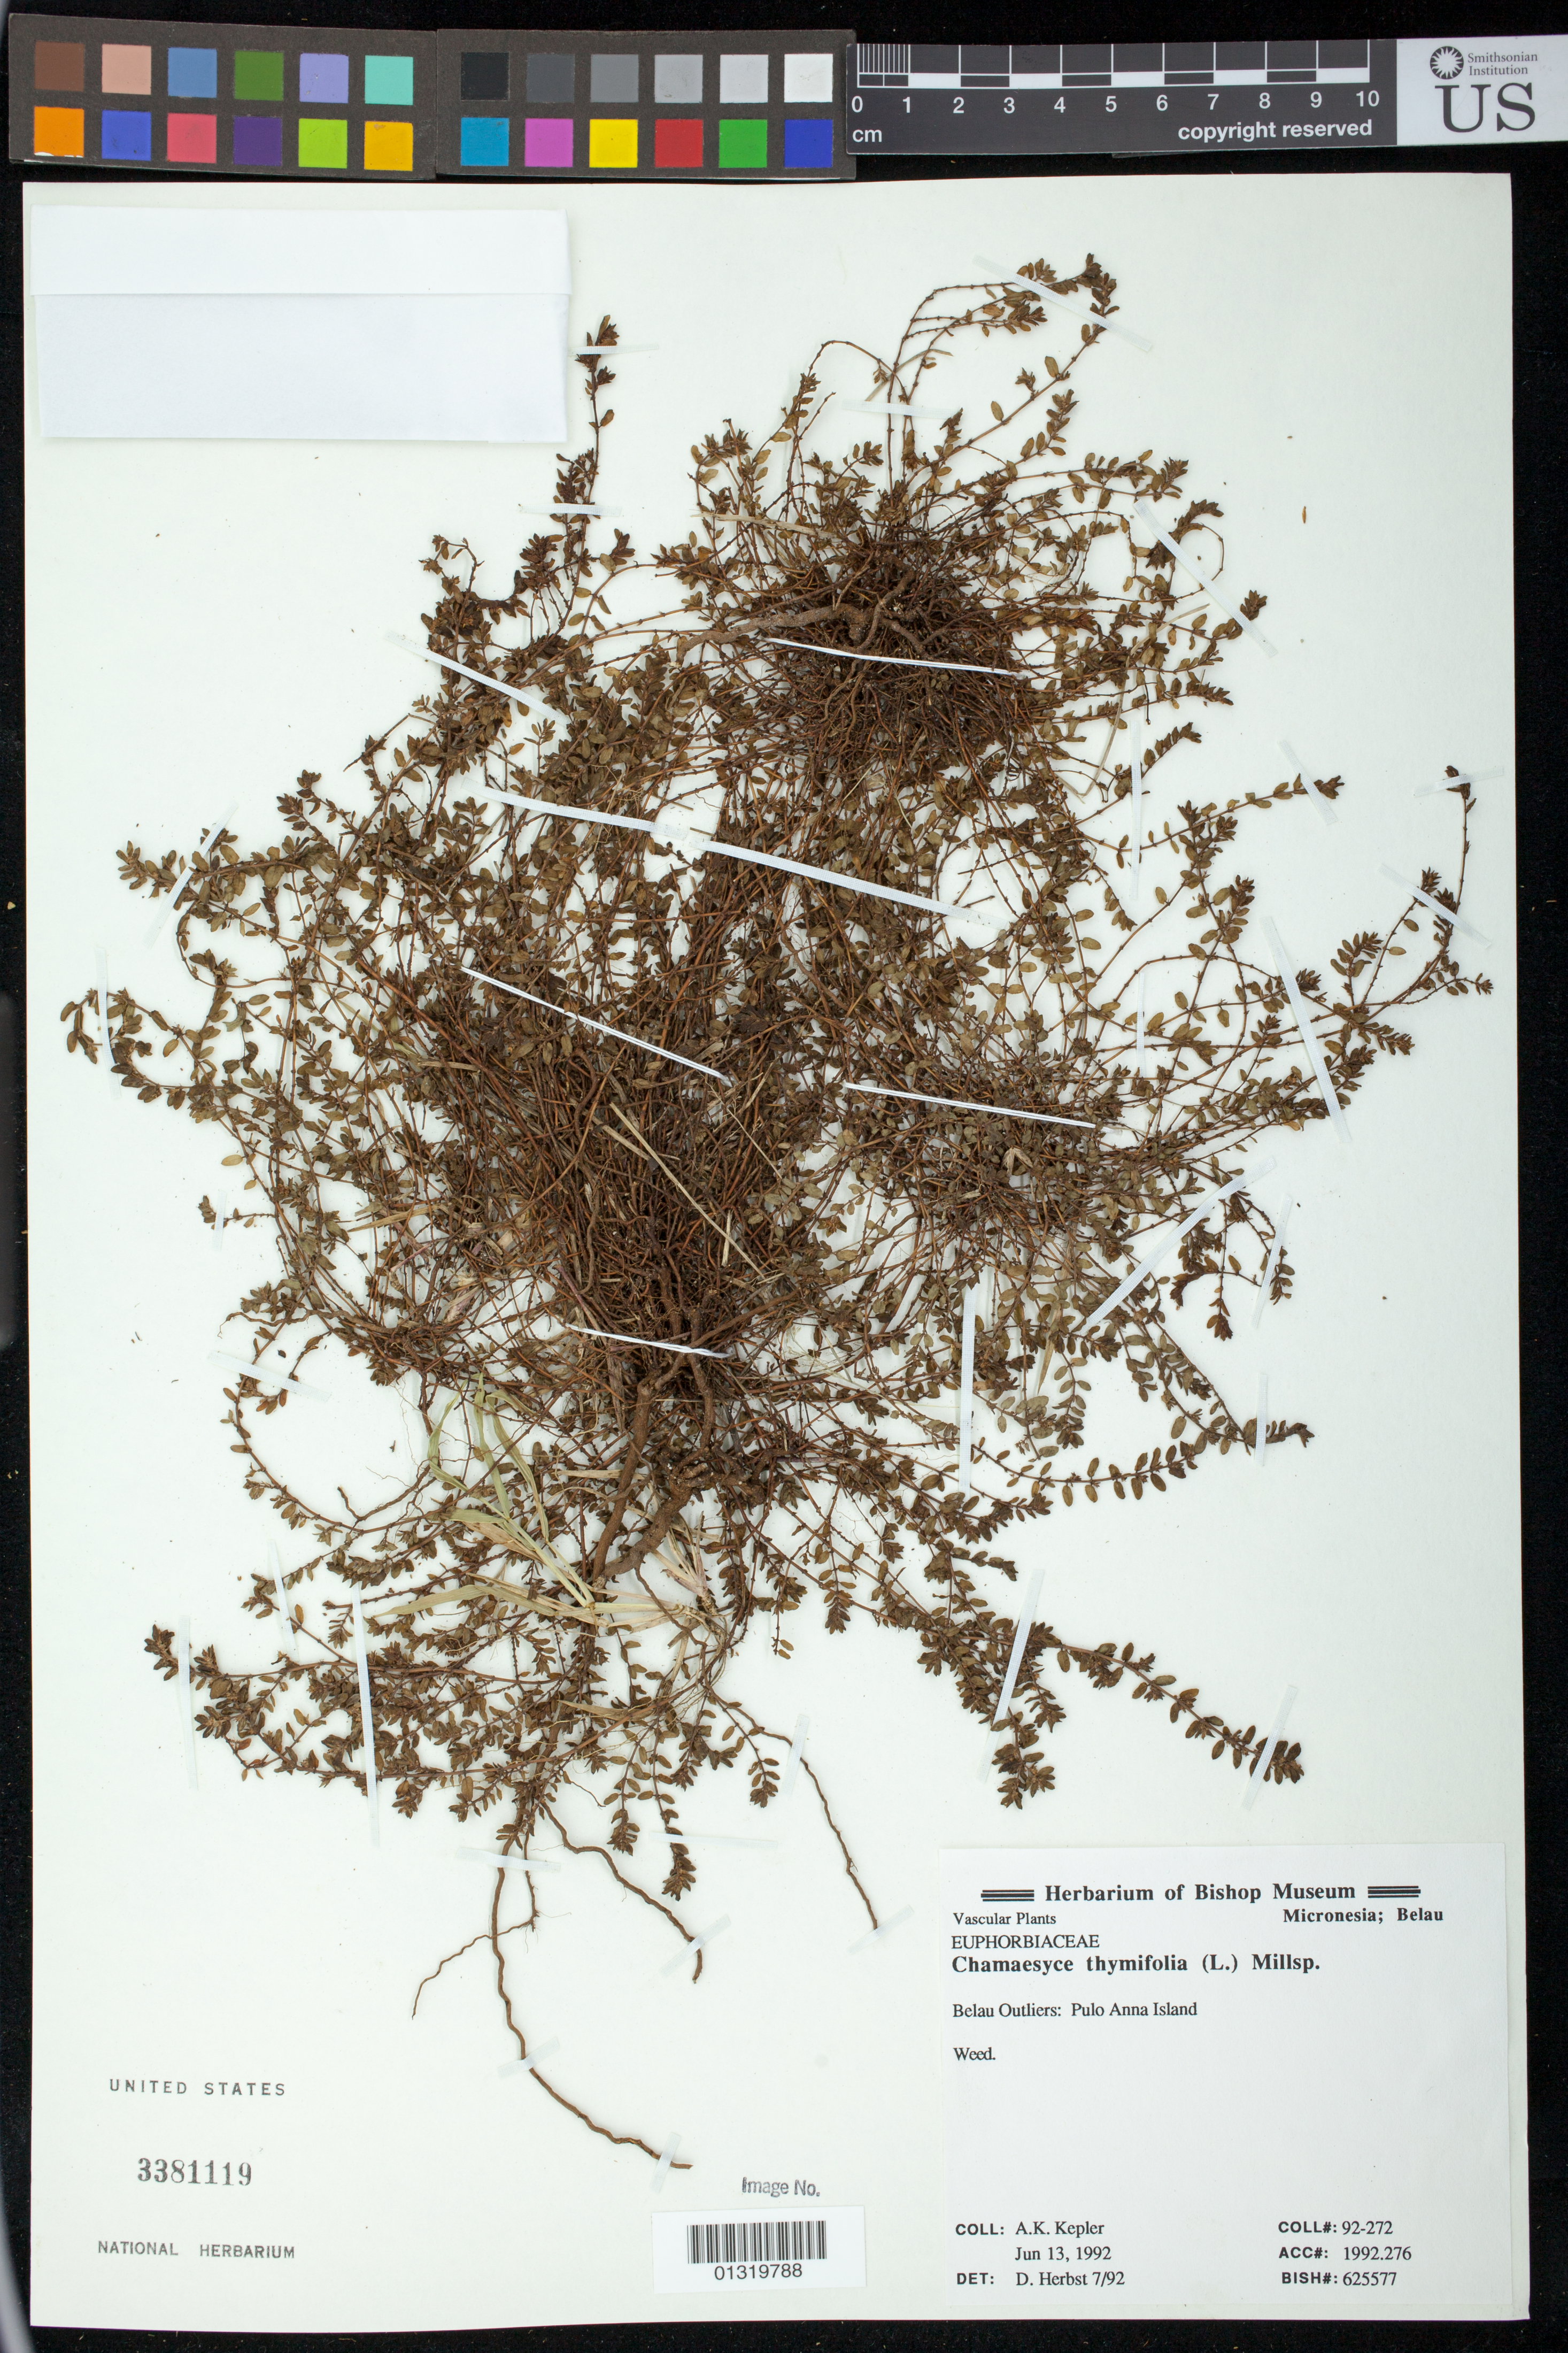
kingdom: Plantae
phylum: Tracheophyta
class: Magnoliopsida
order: Malpighiales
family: Euphorbiaceae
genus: Euphorbia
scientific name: Euphorbia thymifolia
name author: L.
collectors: A. K. Kepler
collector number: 92-272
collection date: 1992-06-13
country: Palau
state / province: Belau Outliers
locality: Pulo Anna Island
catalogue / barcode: US 3381119